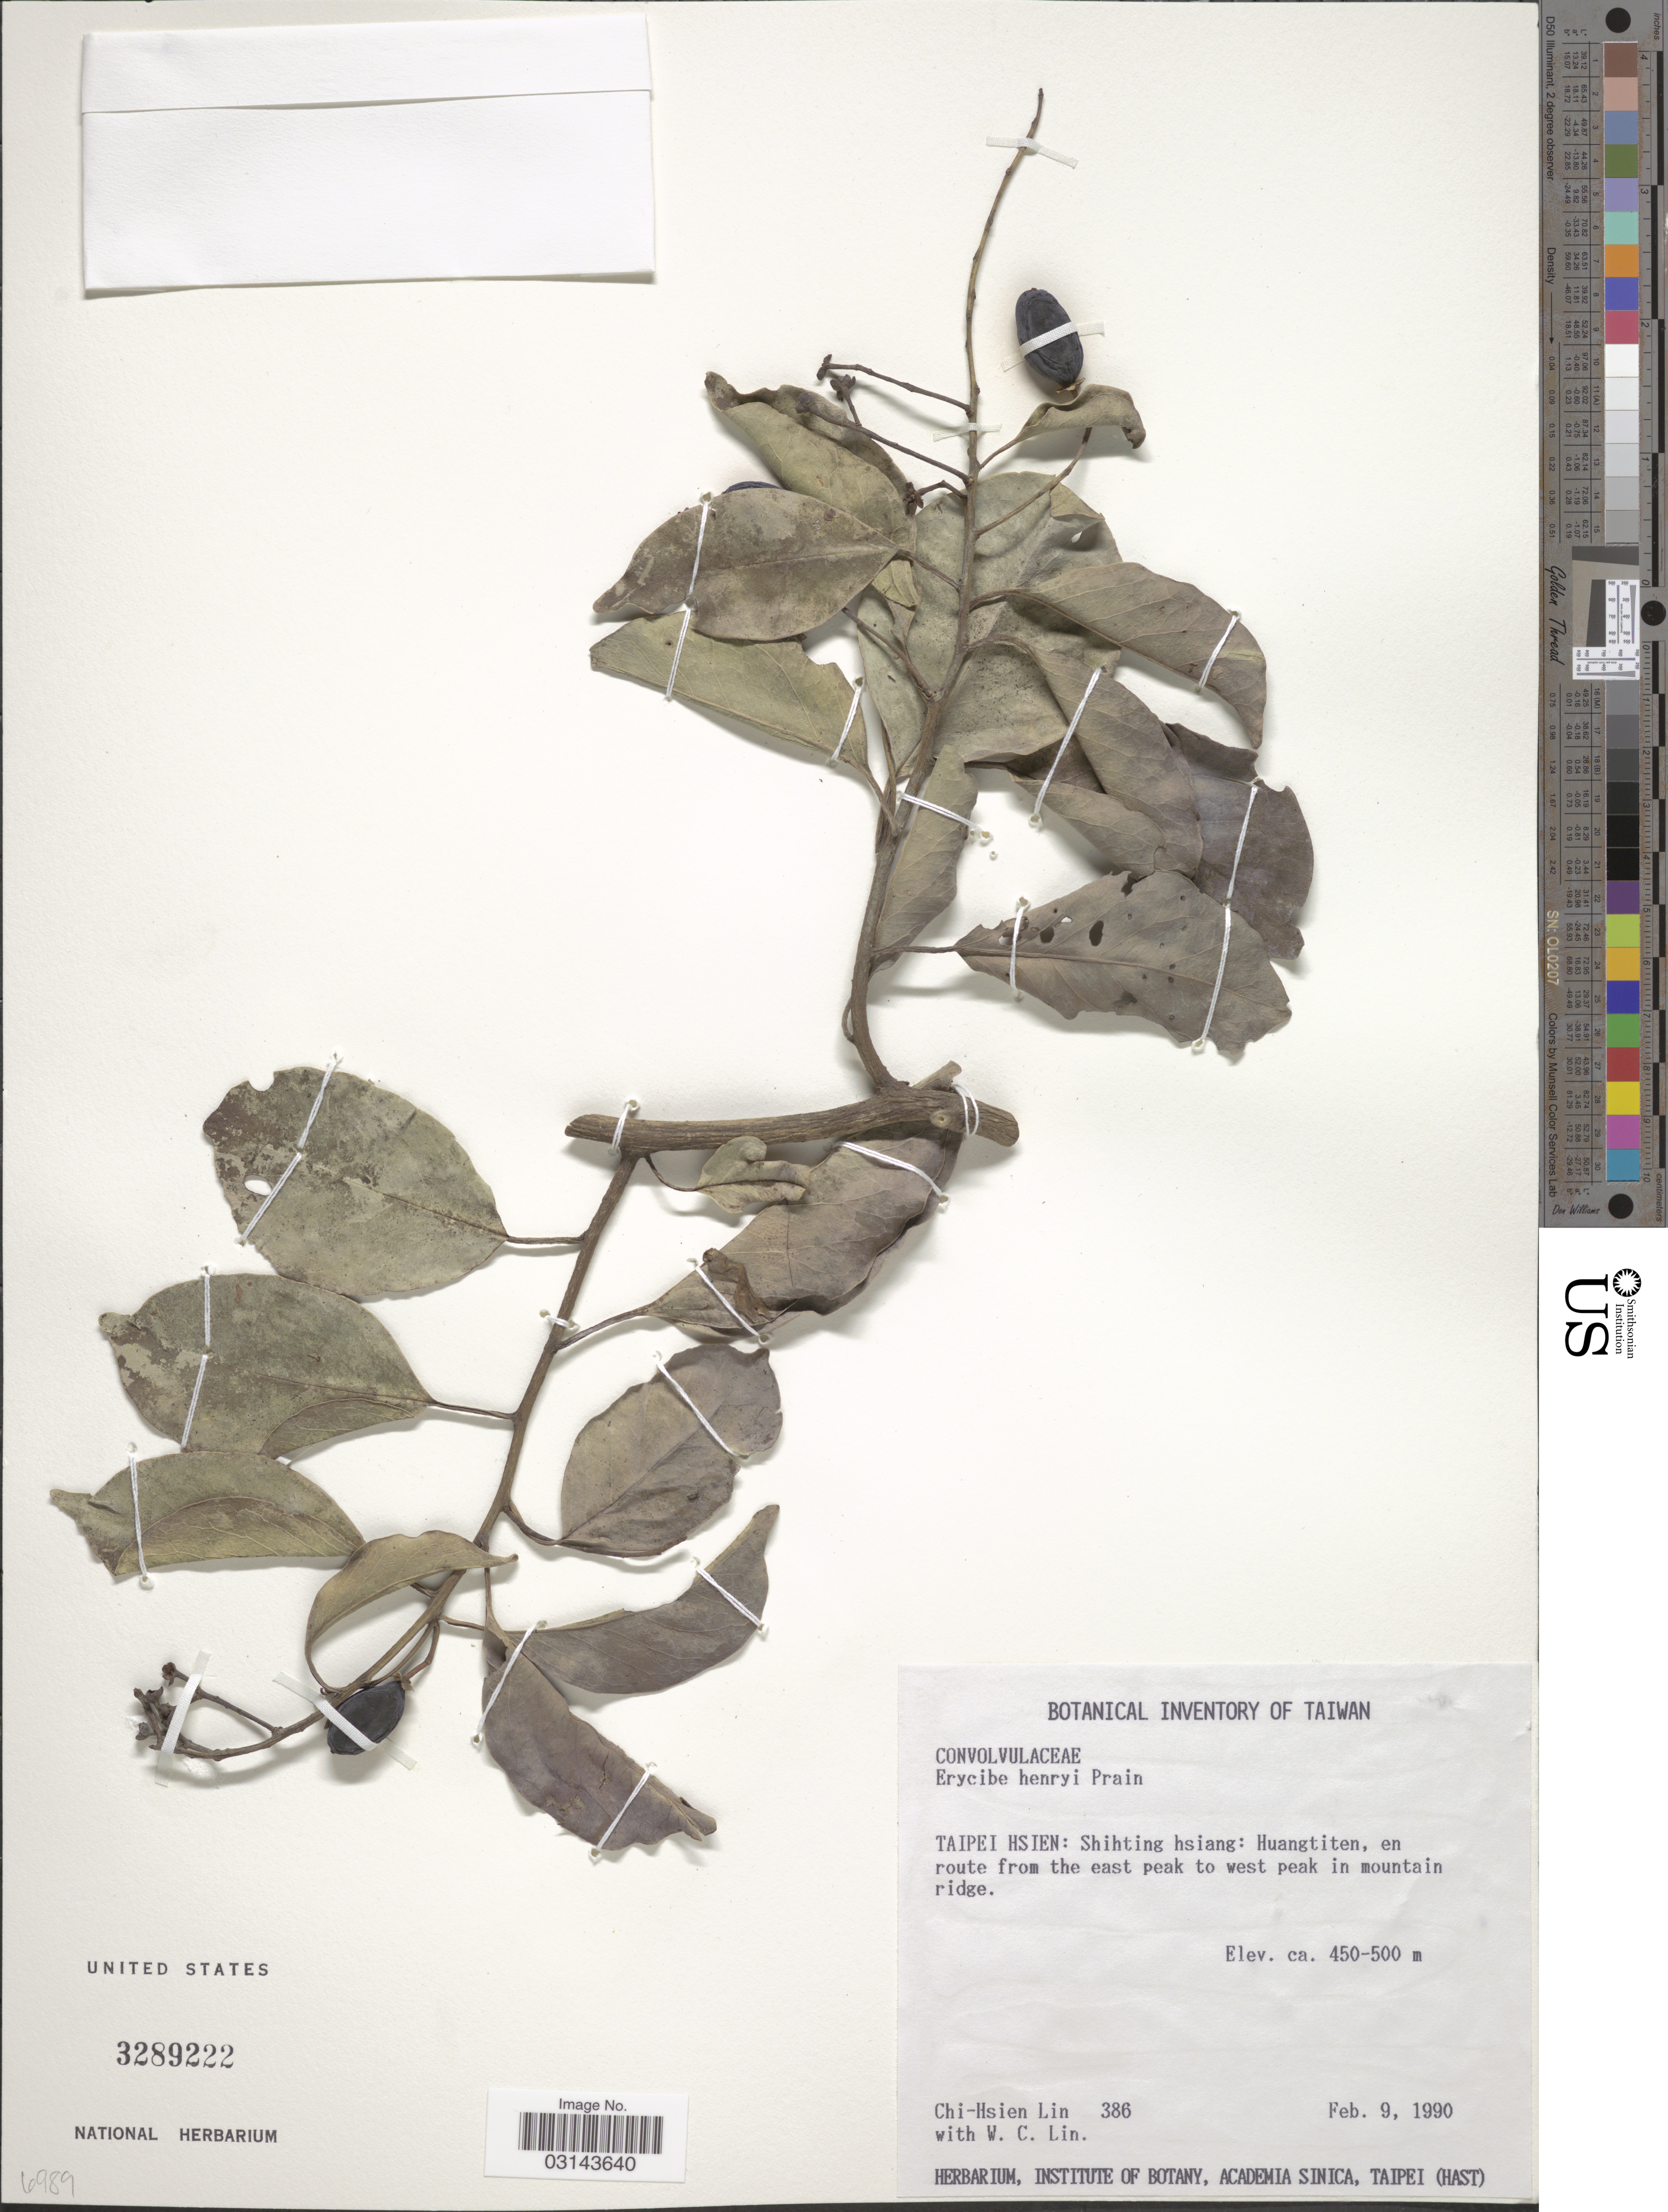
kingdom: Plantae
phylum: Tracheophyta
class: Magnoliopsida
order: Solanales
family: Convolvulaceae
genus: Erycibe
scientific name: Erycibe henryi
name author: Prain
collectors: C. Lin & W. Lin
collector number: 386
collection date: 1990-02-09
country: Taiwan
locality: Taipei Hsien: Shihting hsiang: Huangtiten, en route from the east peak to west peak in mountain ridge.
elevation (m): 450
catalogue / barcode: US 3289222